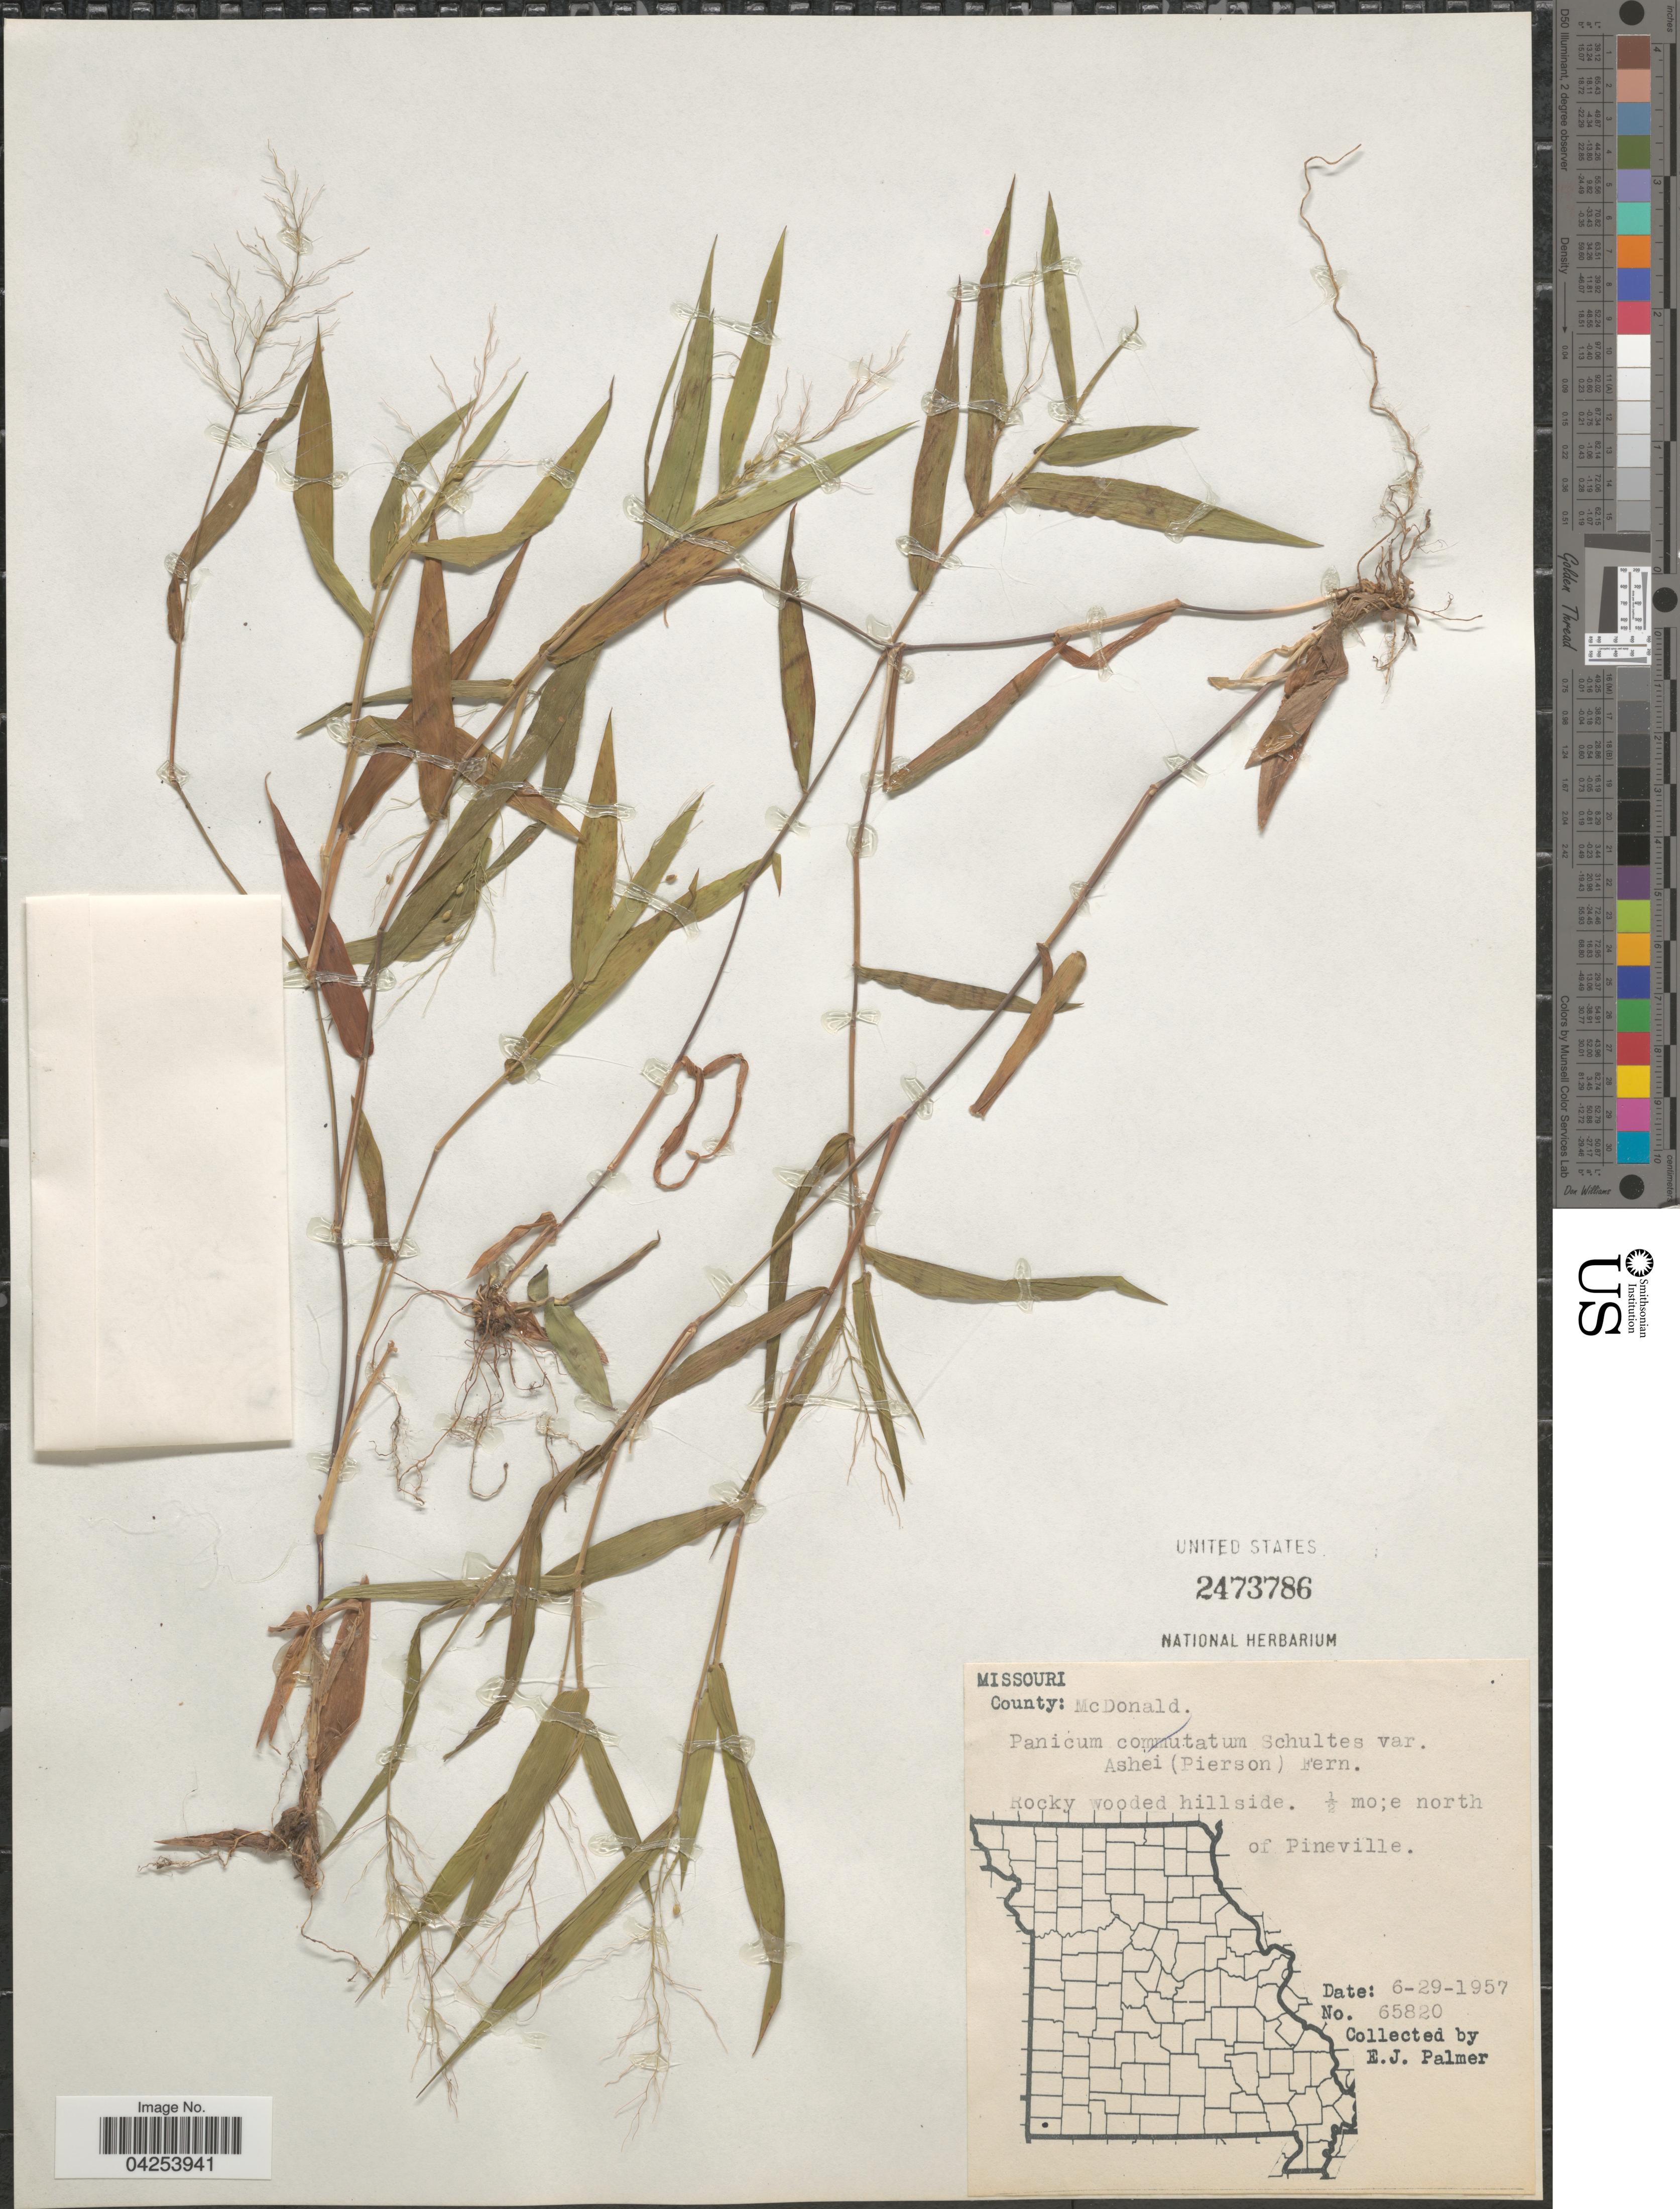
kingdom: Plantae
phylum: Tracheophyta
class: Liliopsida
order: Poales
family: Poaceae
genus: Dichanthelium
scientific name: Dichanthelium commutatum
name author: (Schult.) Gould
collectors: E. J. Palmer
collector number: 65820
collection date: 1957-06-29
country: United States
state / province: Missouri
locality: Rocky wooded hillside. ½ mo;e north of Pineville.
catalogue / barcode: US 2473786